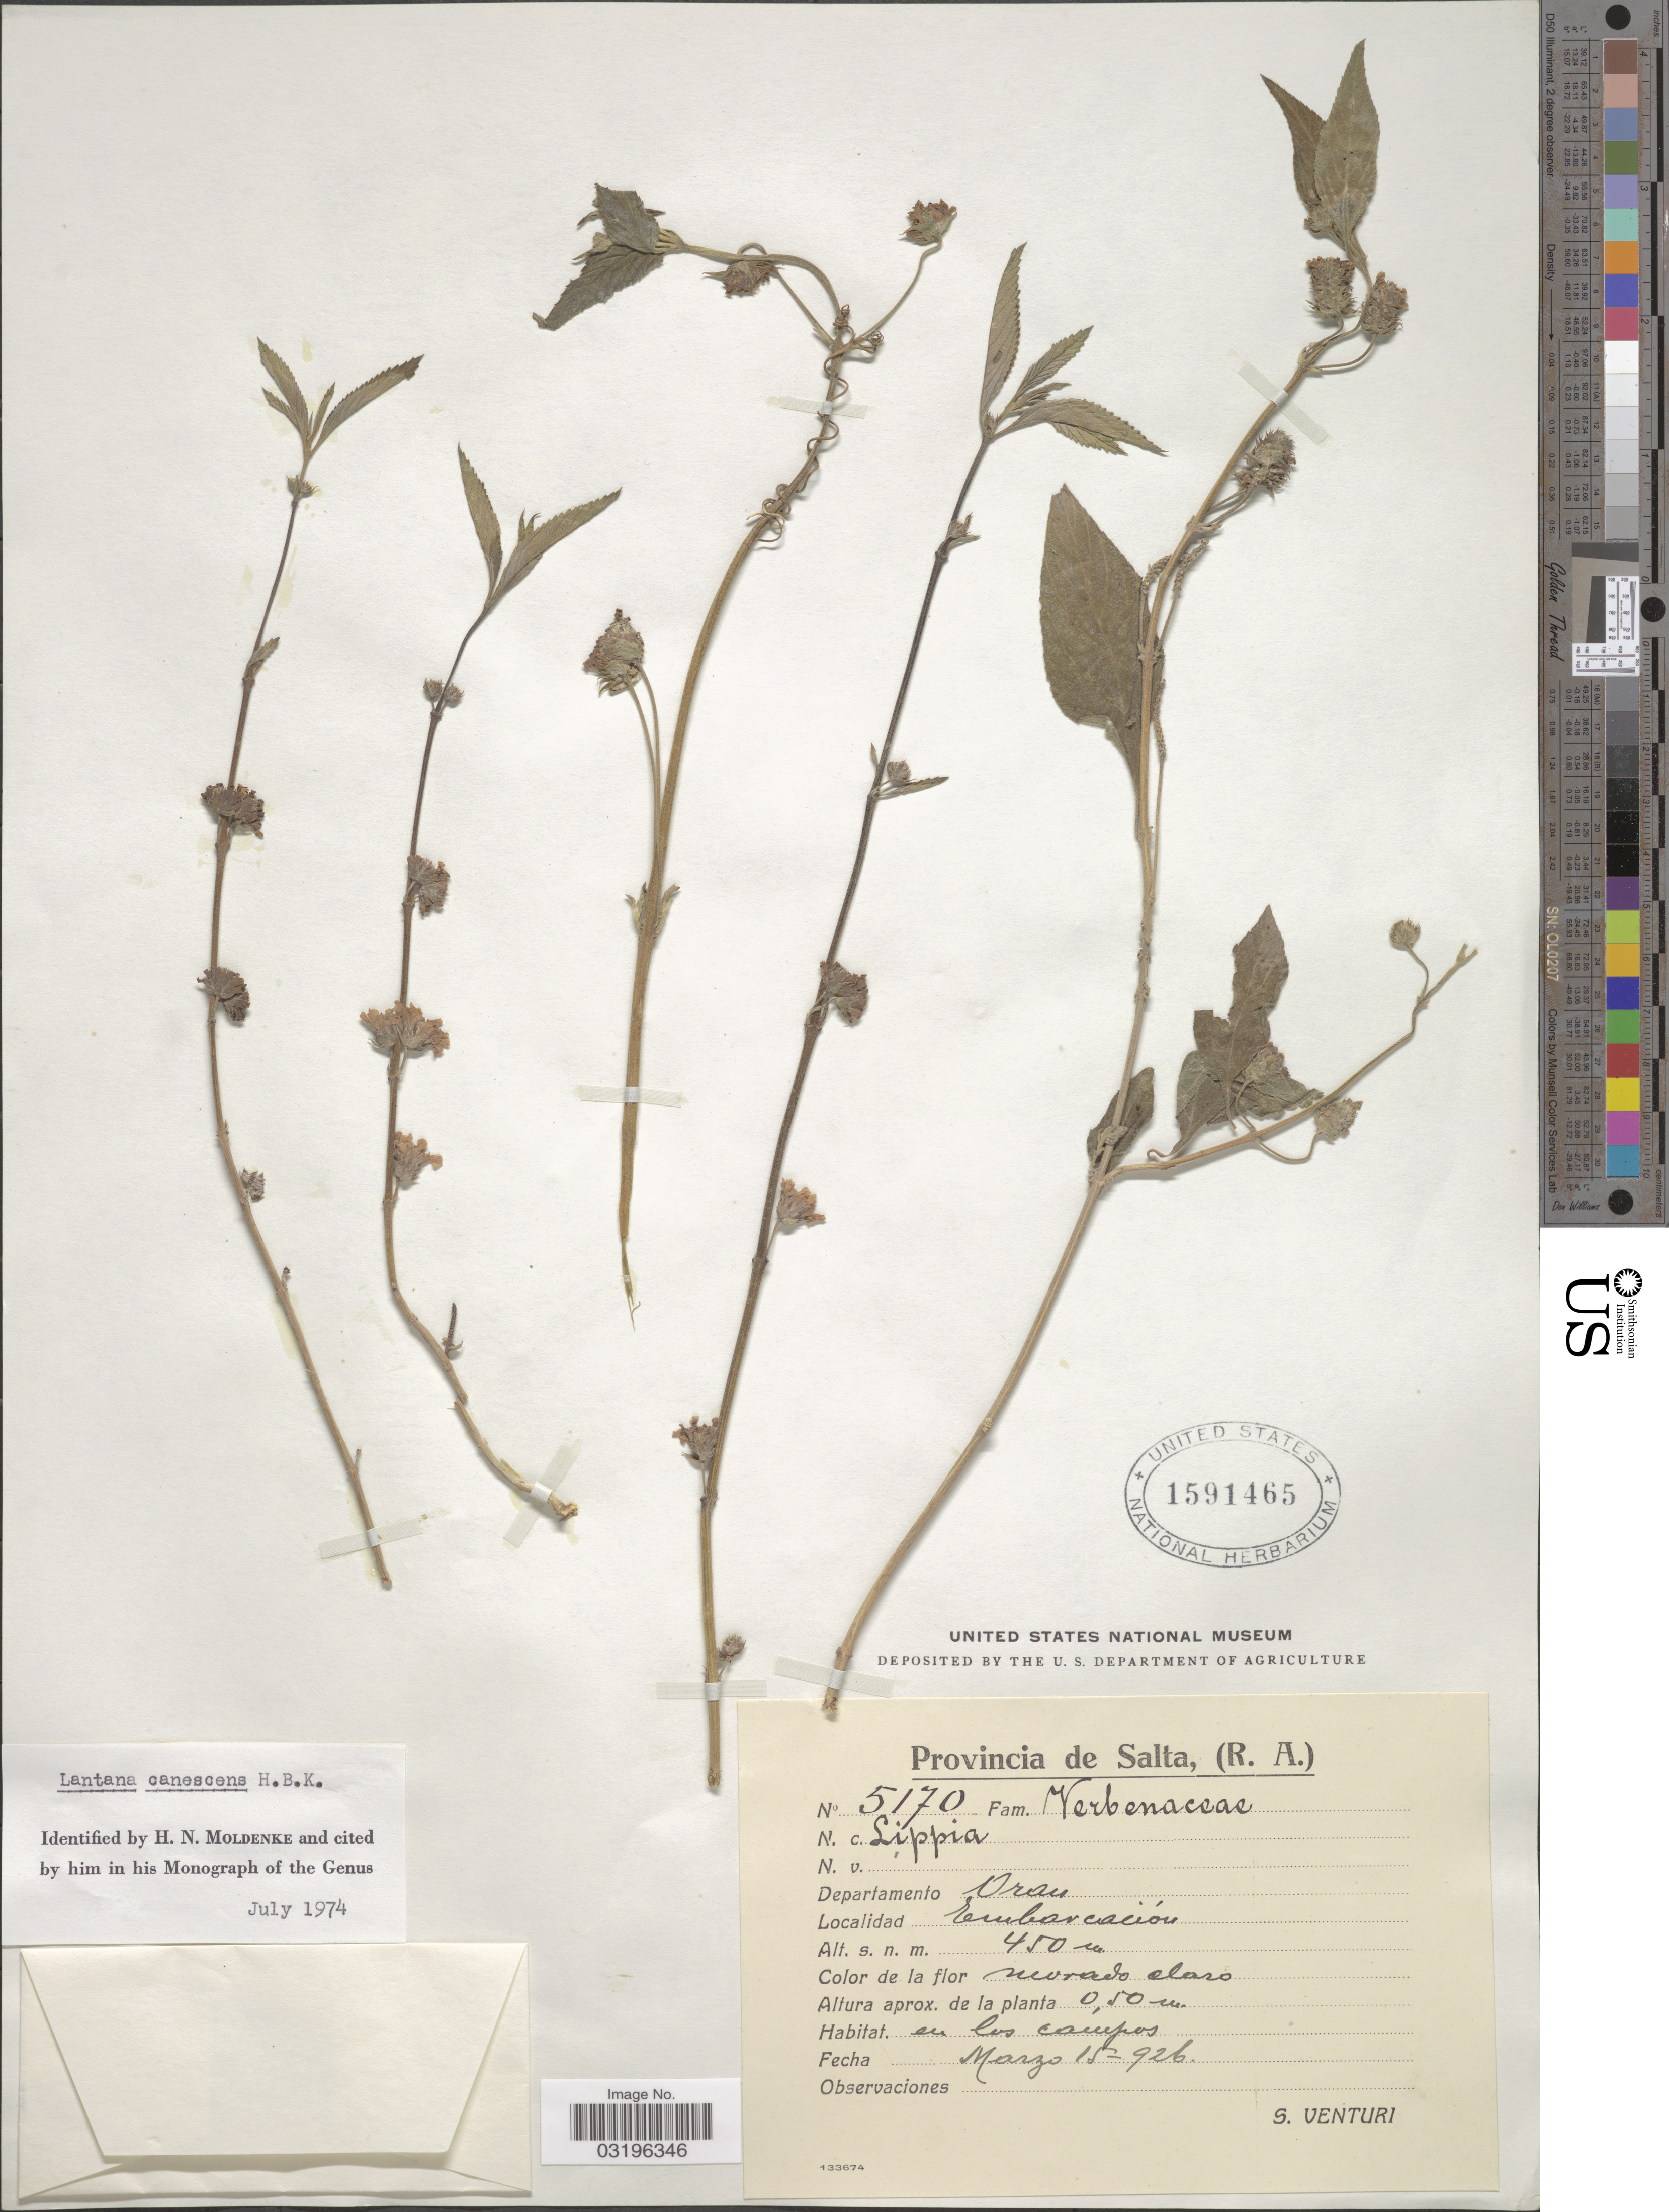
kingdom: Plantae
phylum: Tracheophyta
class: Magnoliopsida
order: Lamiales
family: Verbenaceae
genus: Lantana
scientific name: Lantana canescens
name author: Kunth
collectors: S. Venturi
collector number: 5170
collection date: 1926-03-15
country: Argentina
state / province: Salta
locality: Departamento Oran. Embarcación.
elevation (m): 450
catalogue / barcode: US 1591465